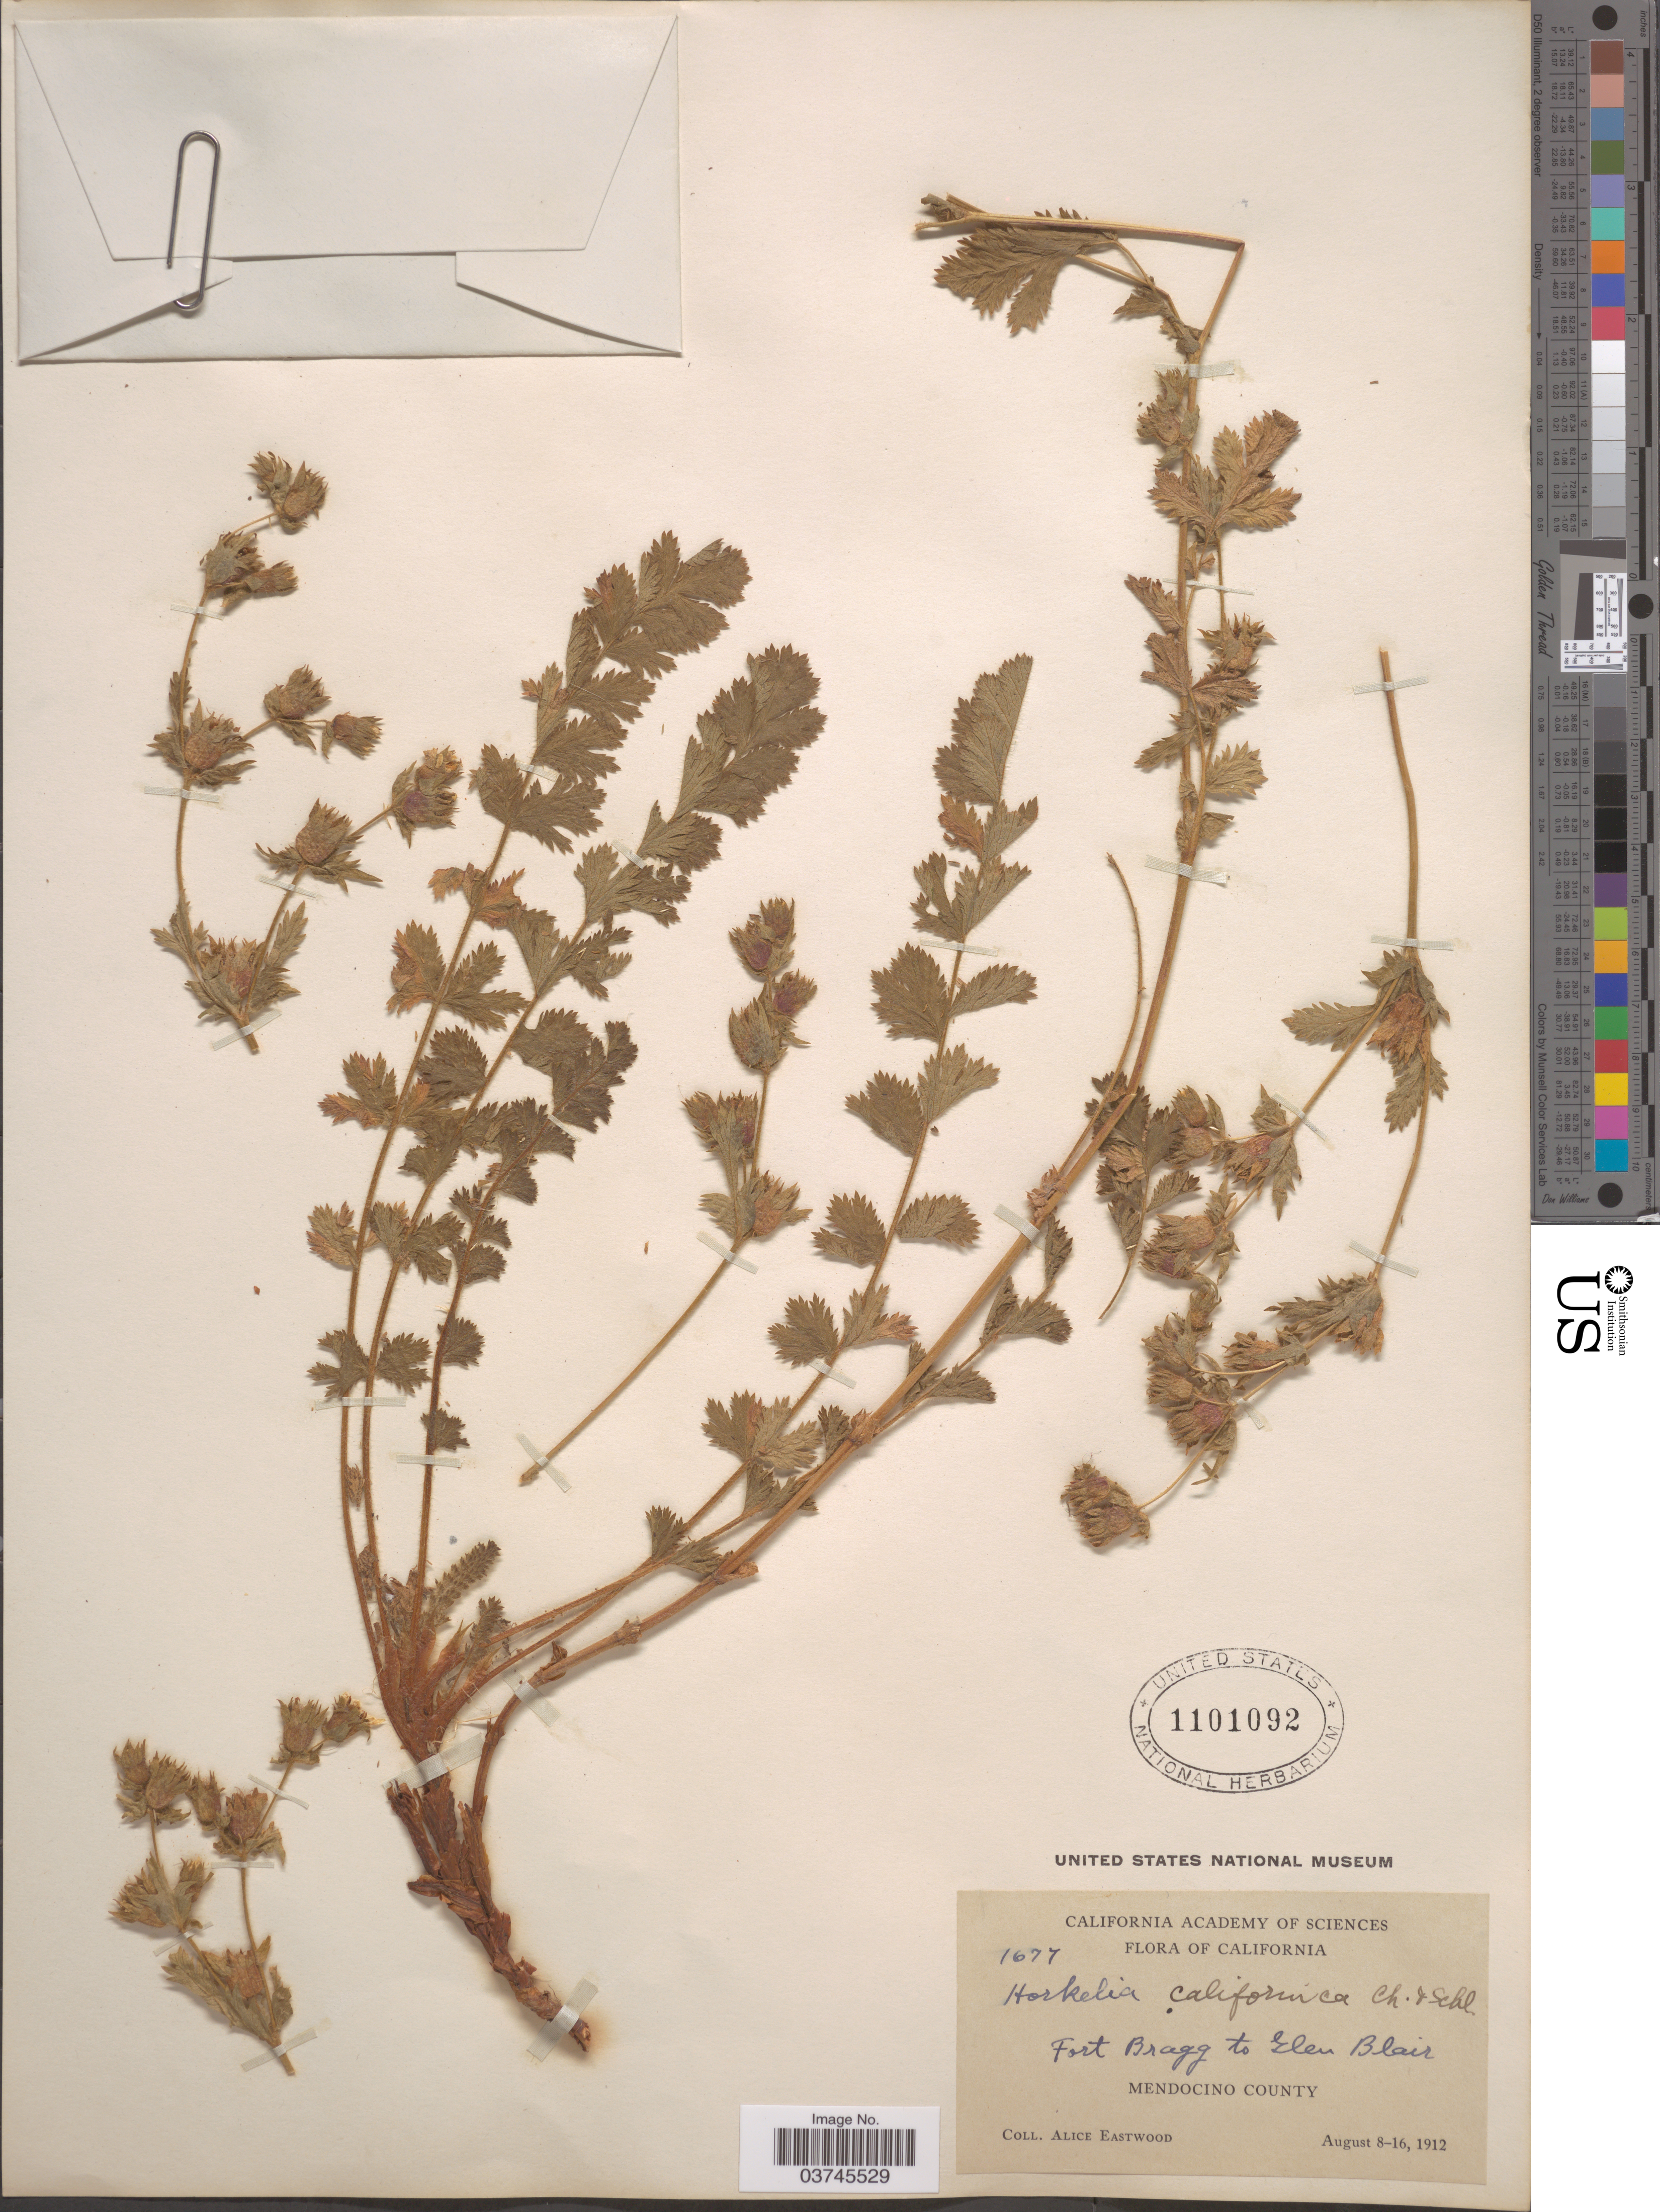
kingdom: Plantae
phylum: Tracheophyta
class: Magnoliopsida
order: Rosales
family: Rosaceae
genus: Potentilla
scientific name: Potentilla californica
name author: (Cham. & Schltdl.) Greene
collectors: A. Eastwood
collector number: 1677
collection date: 1912-08-08/1912-08-16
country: United States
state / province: California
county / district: Mendocino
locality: Fort Bragg to Glen Blair. Mendocino County.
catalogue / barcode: US 1101092